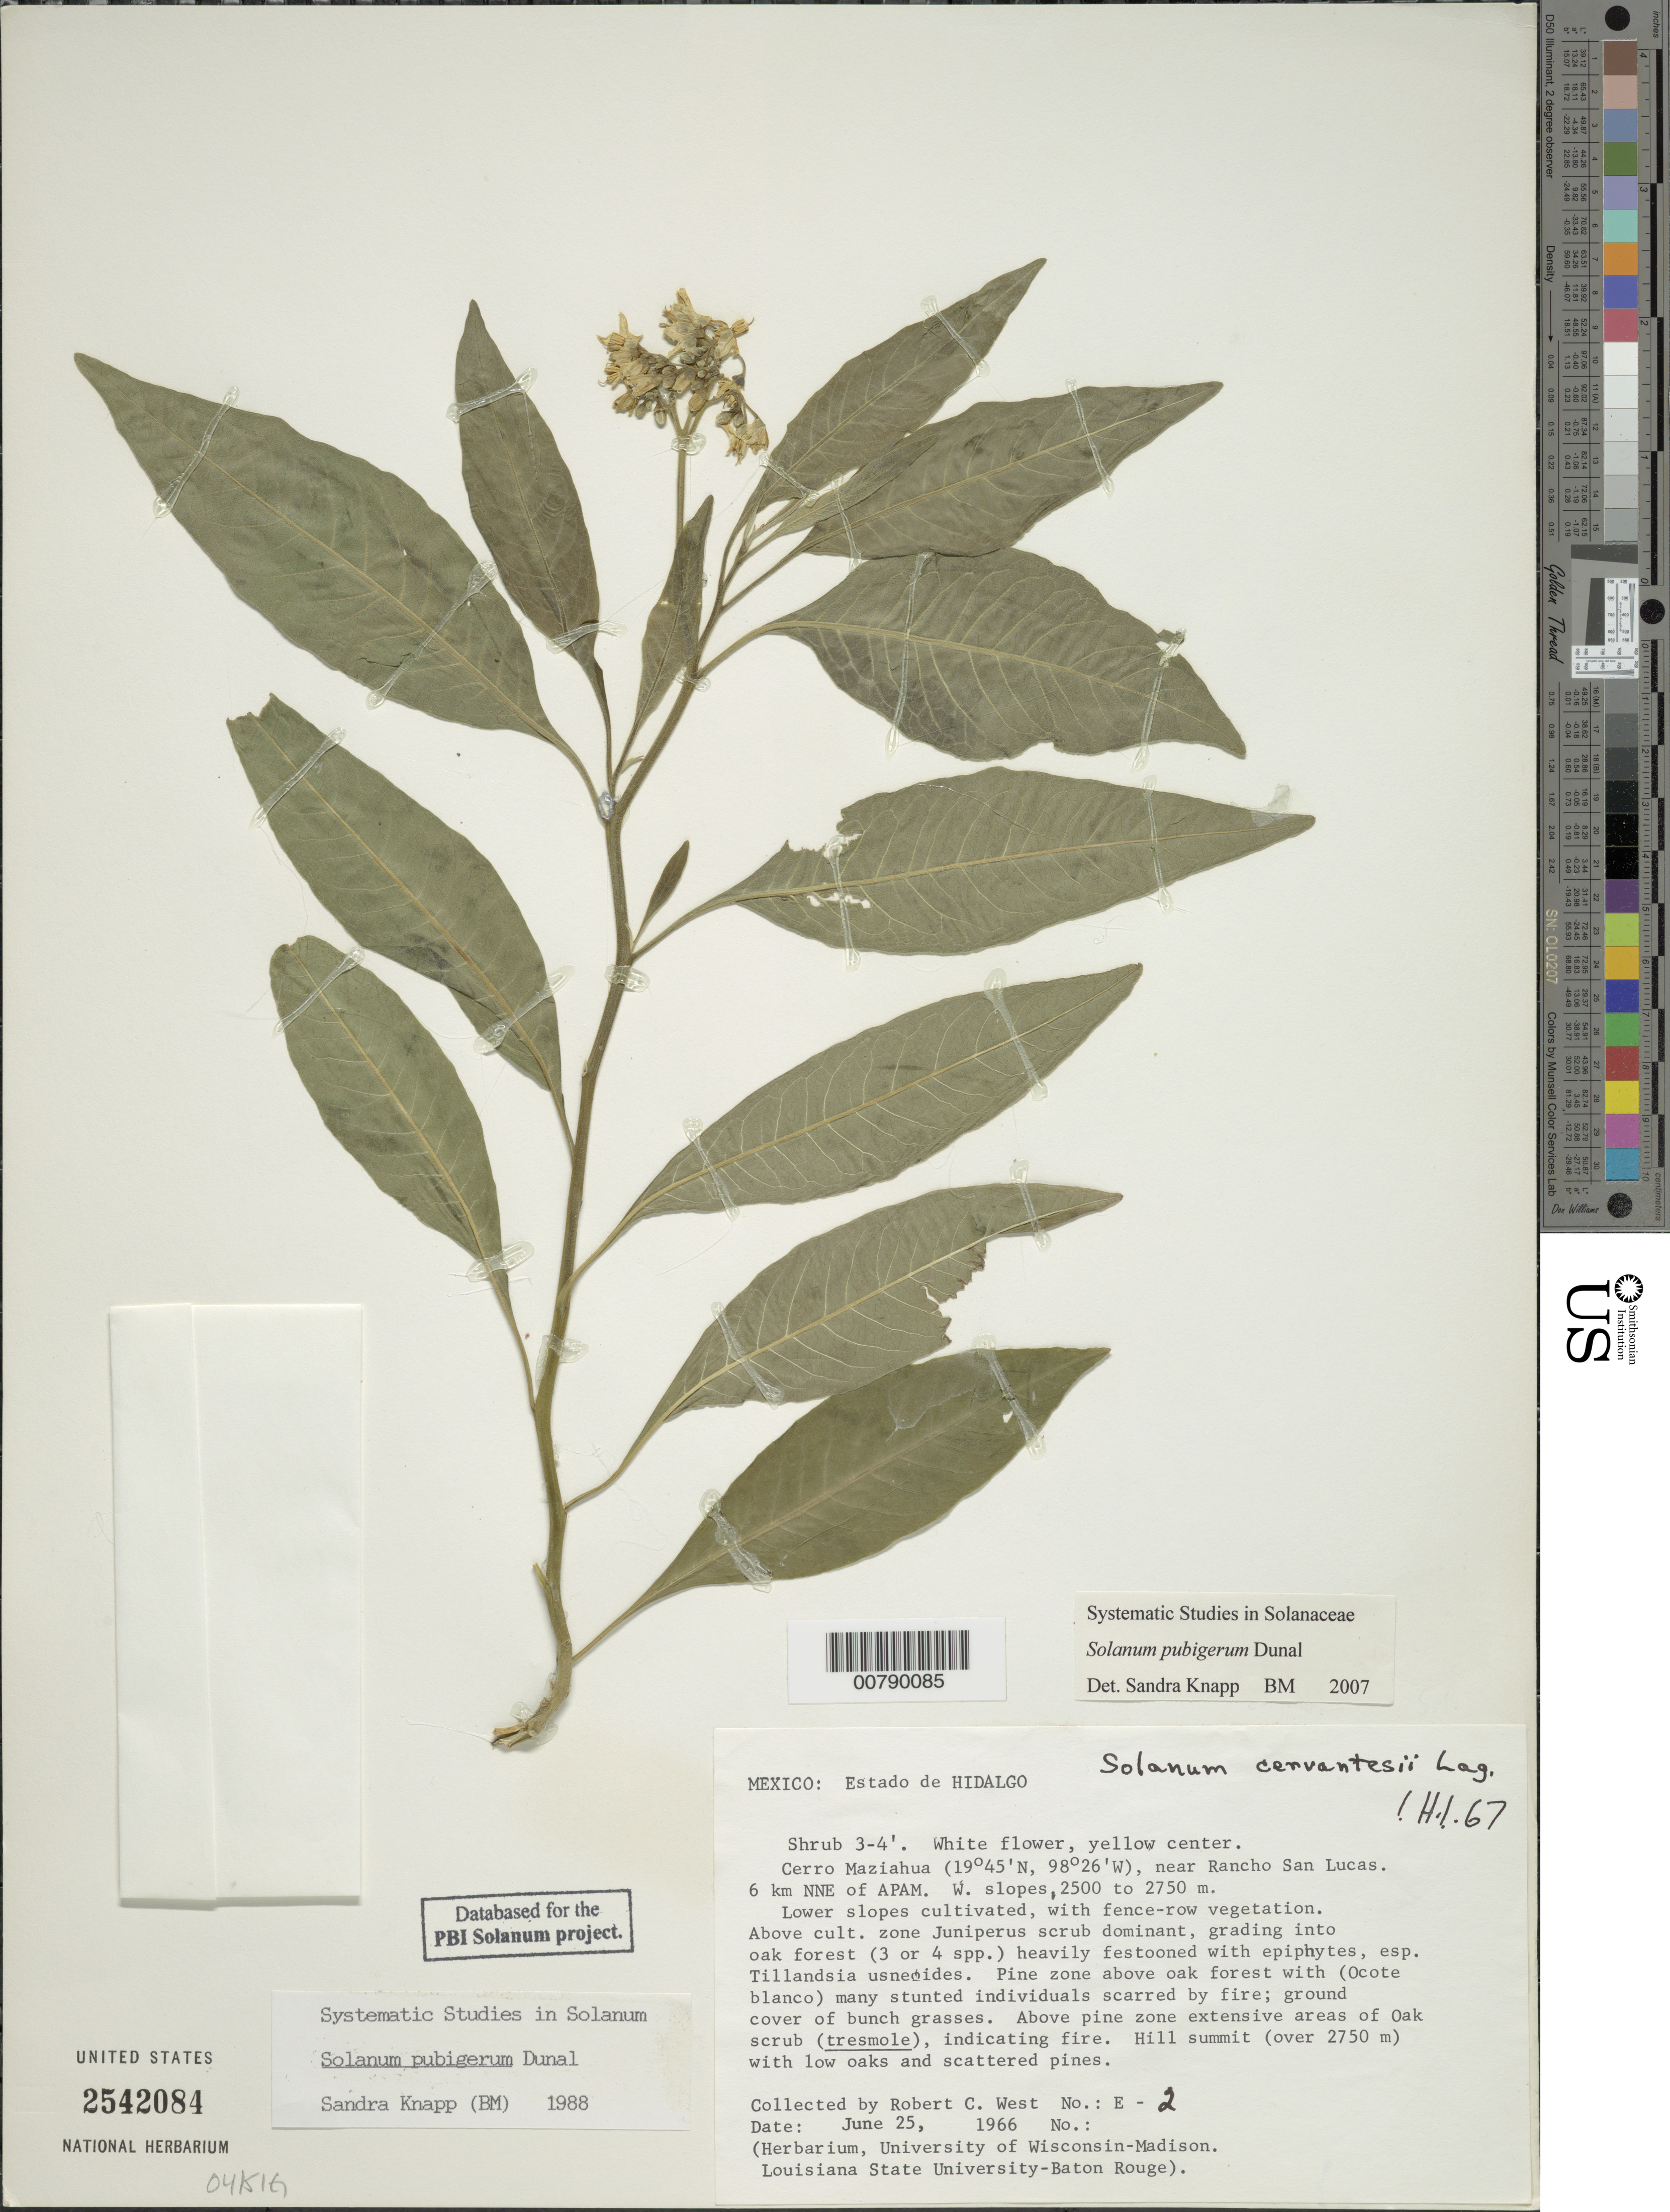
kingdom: Plantae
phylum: Tracheophyta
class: Magnoliopsida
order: Solanales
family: Solanaceae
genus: Solanum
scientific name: Solanum pubigerum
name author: Dunal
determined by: Knapp, S. D.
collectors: R. West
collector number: E 2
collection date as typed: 25 Jun 1966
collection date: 1966-06-25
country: Mexico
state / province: Hidalgo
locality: Cerro Maziahua, near Rancho San Lucas. 6 km NNE of APAM. W Slopes, 2500 to 2750.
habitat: lower slopes cultivated, with fence-row vegetation. Above cult. Zone, grading into oak-forest (3 or 4 spp.), Pine zone above oak forest with (Ocote blanco) many stun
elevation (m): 2500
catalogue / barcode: US 2542084